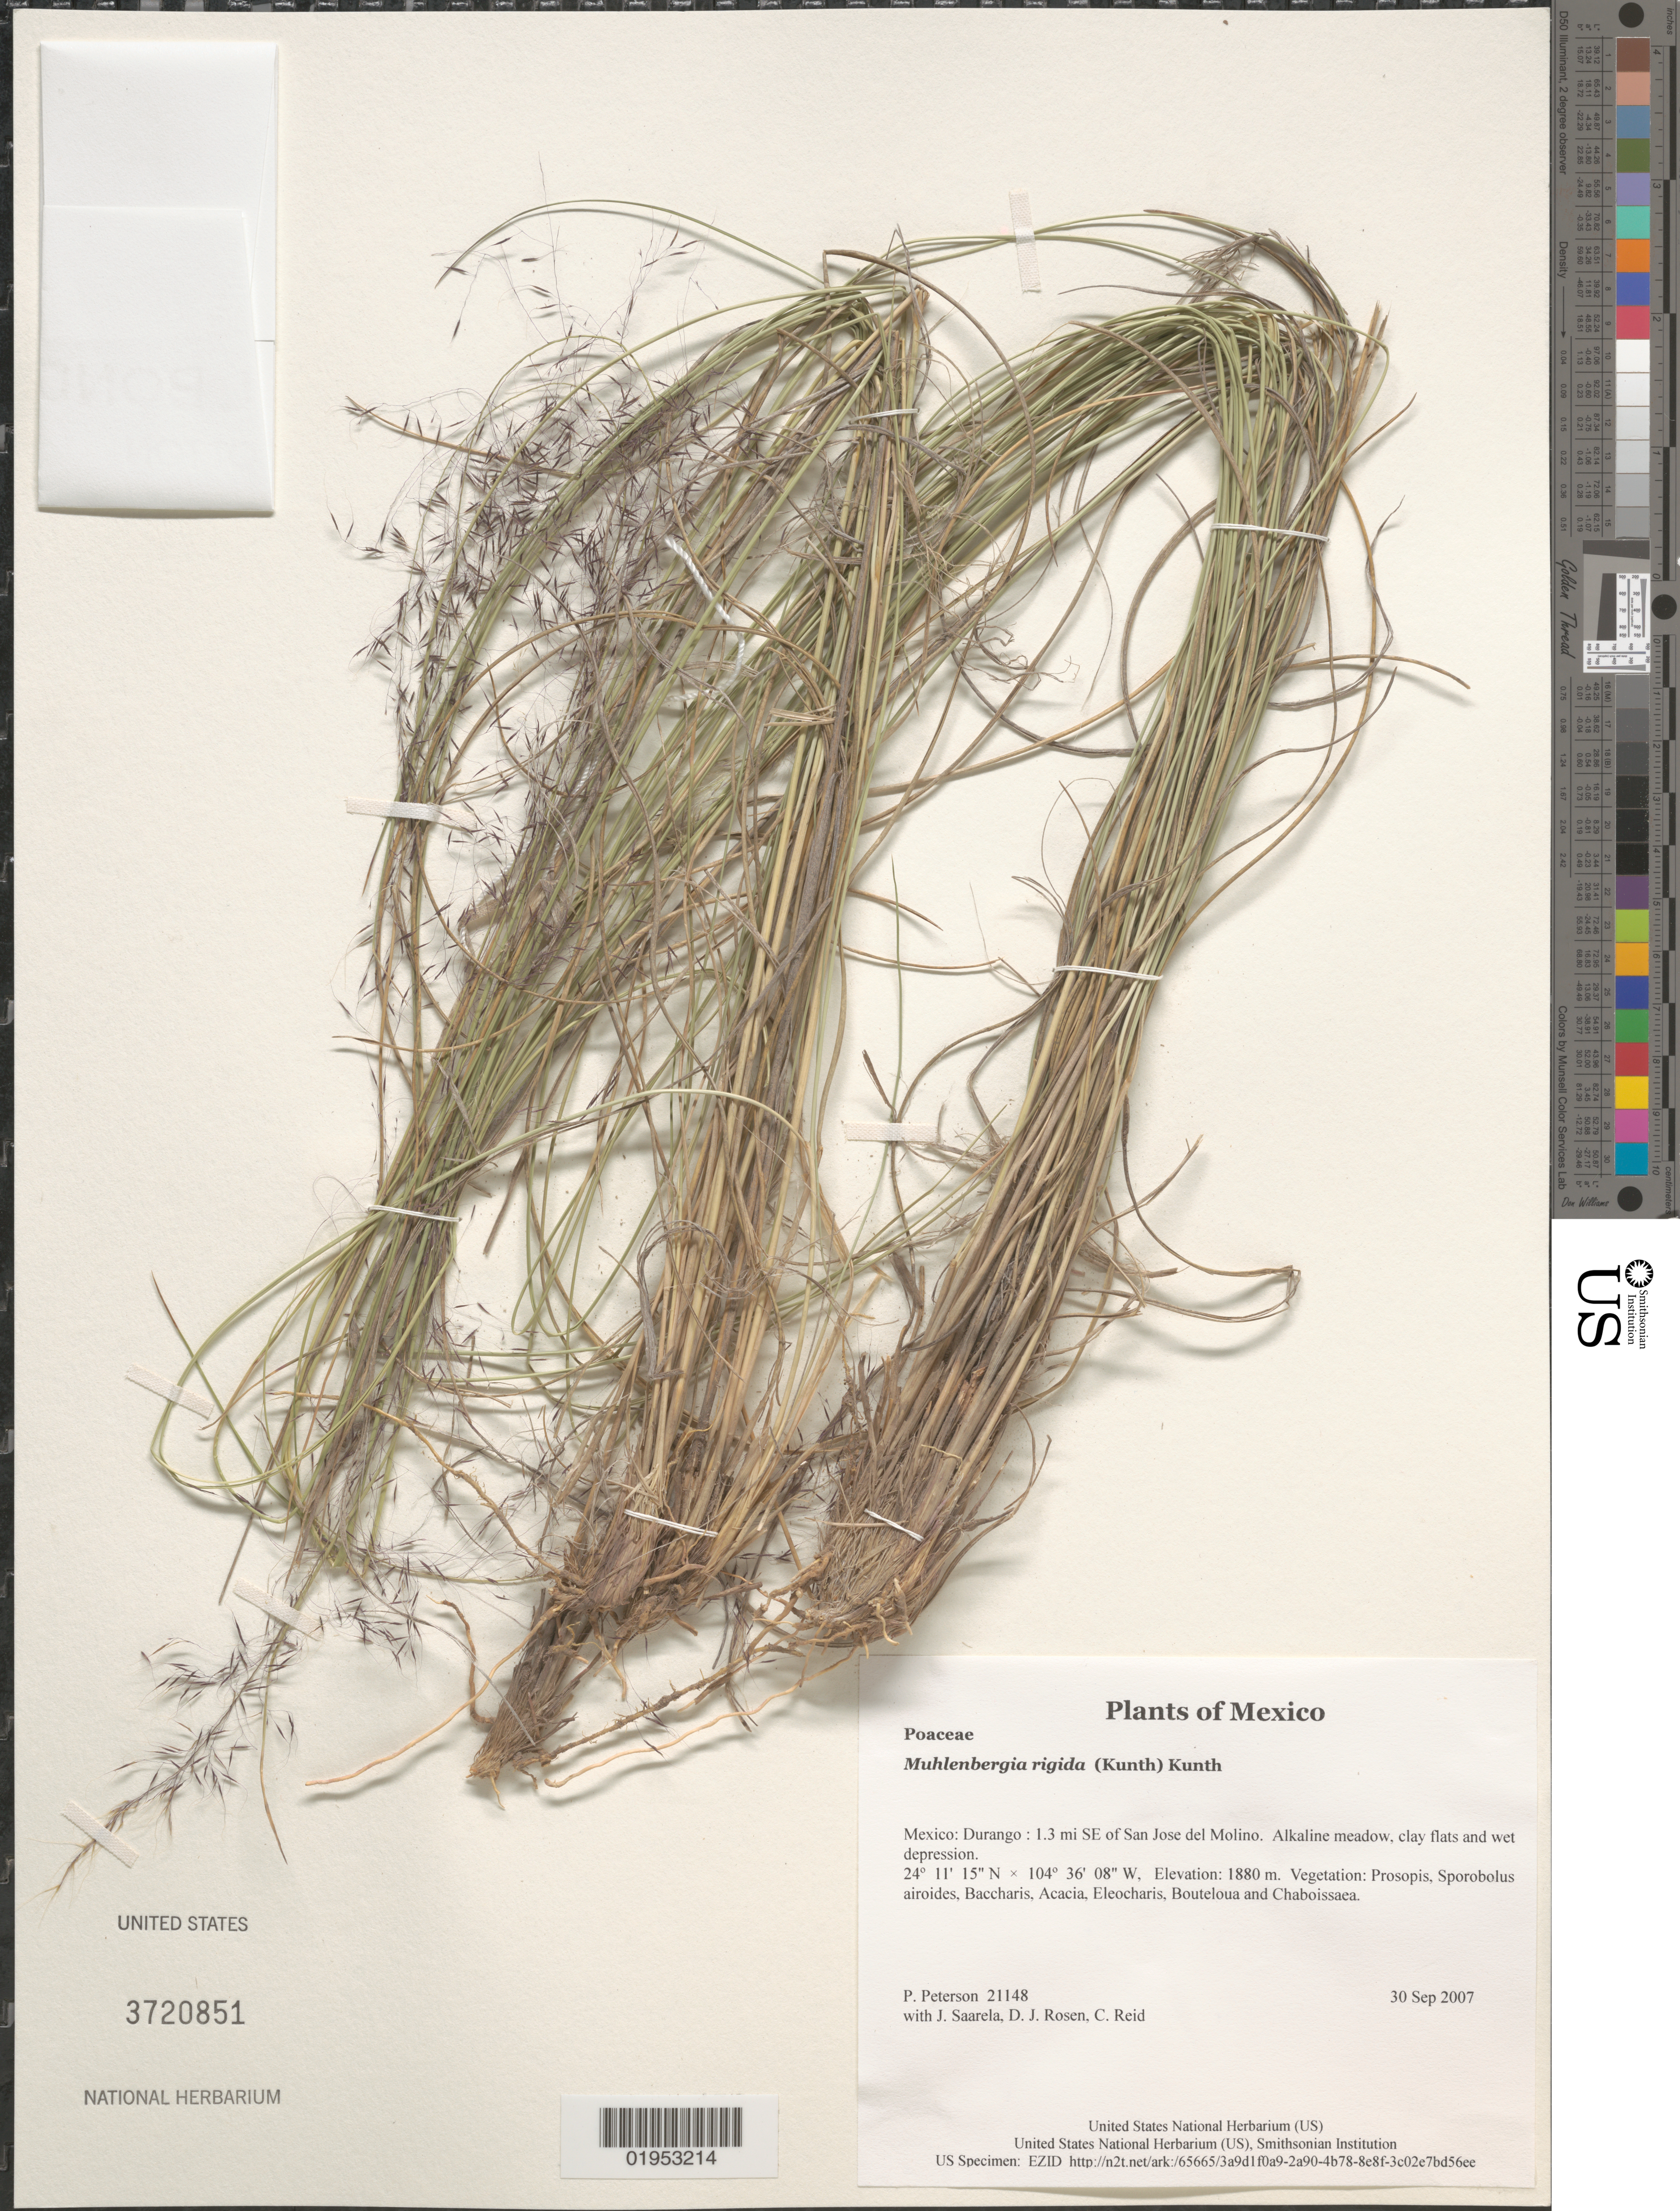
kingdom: Plantae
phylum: Tracheophyta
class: Liliopsida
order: Poales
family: Poaceae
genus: Muhlenbergia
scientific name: Muhlenbergia rigida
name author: (Kunth) Kunth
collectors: P. M. Peterson, J. Saarela, D. J. Rosen & C. Reid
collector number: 21148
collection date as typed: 30 Sep 2007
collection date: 2007-09-30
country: Mexico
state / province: Durango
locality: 1.3 mi SE of San Jose del Molino. Alkaline meadow, clay flats and wet depression.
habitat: Vegetation: Prosopis, Sporobolus airoides, Baccharis, Acacia, Eleocharis, Bouteloua and Chaboissaea.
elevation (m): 1880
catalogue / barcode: US 3720851